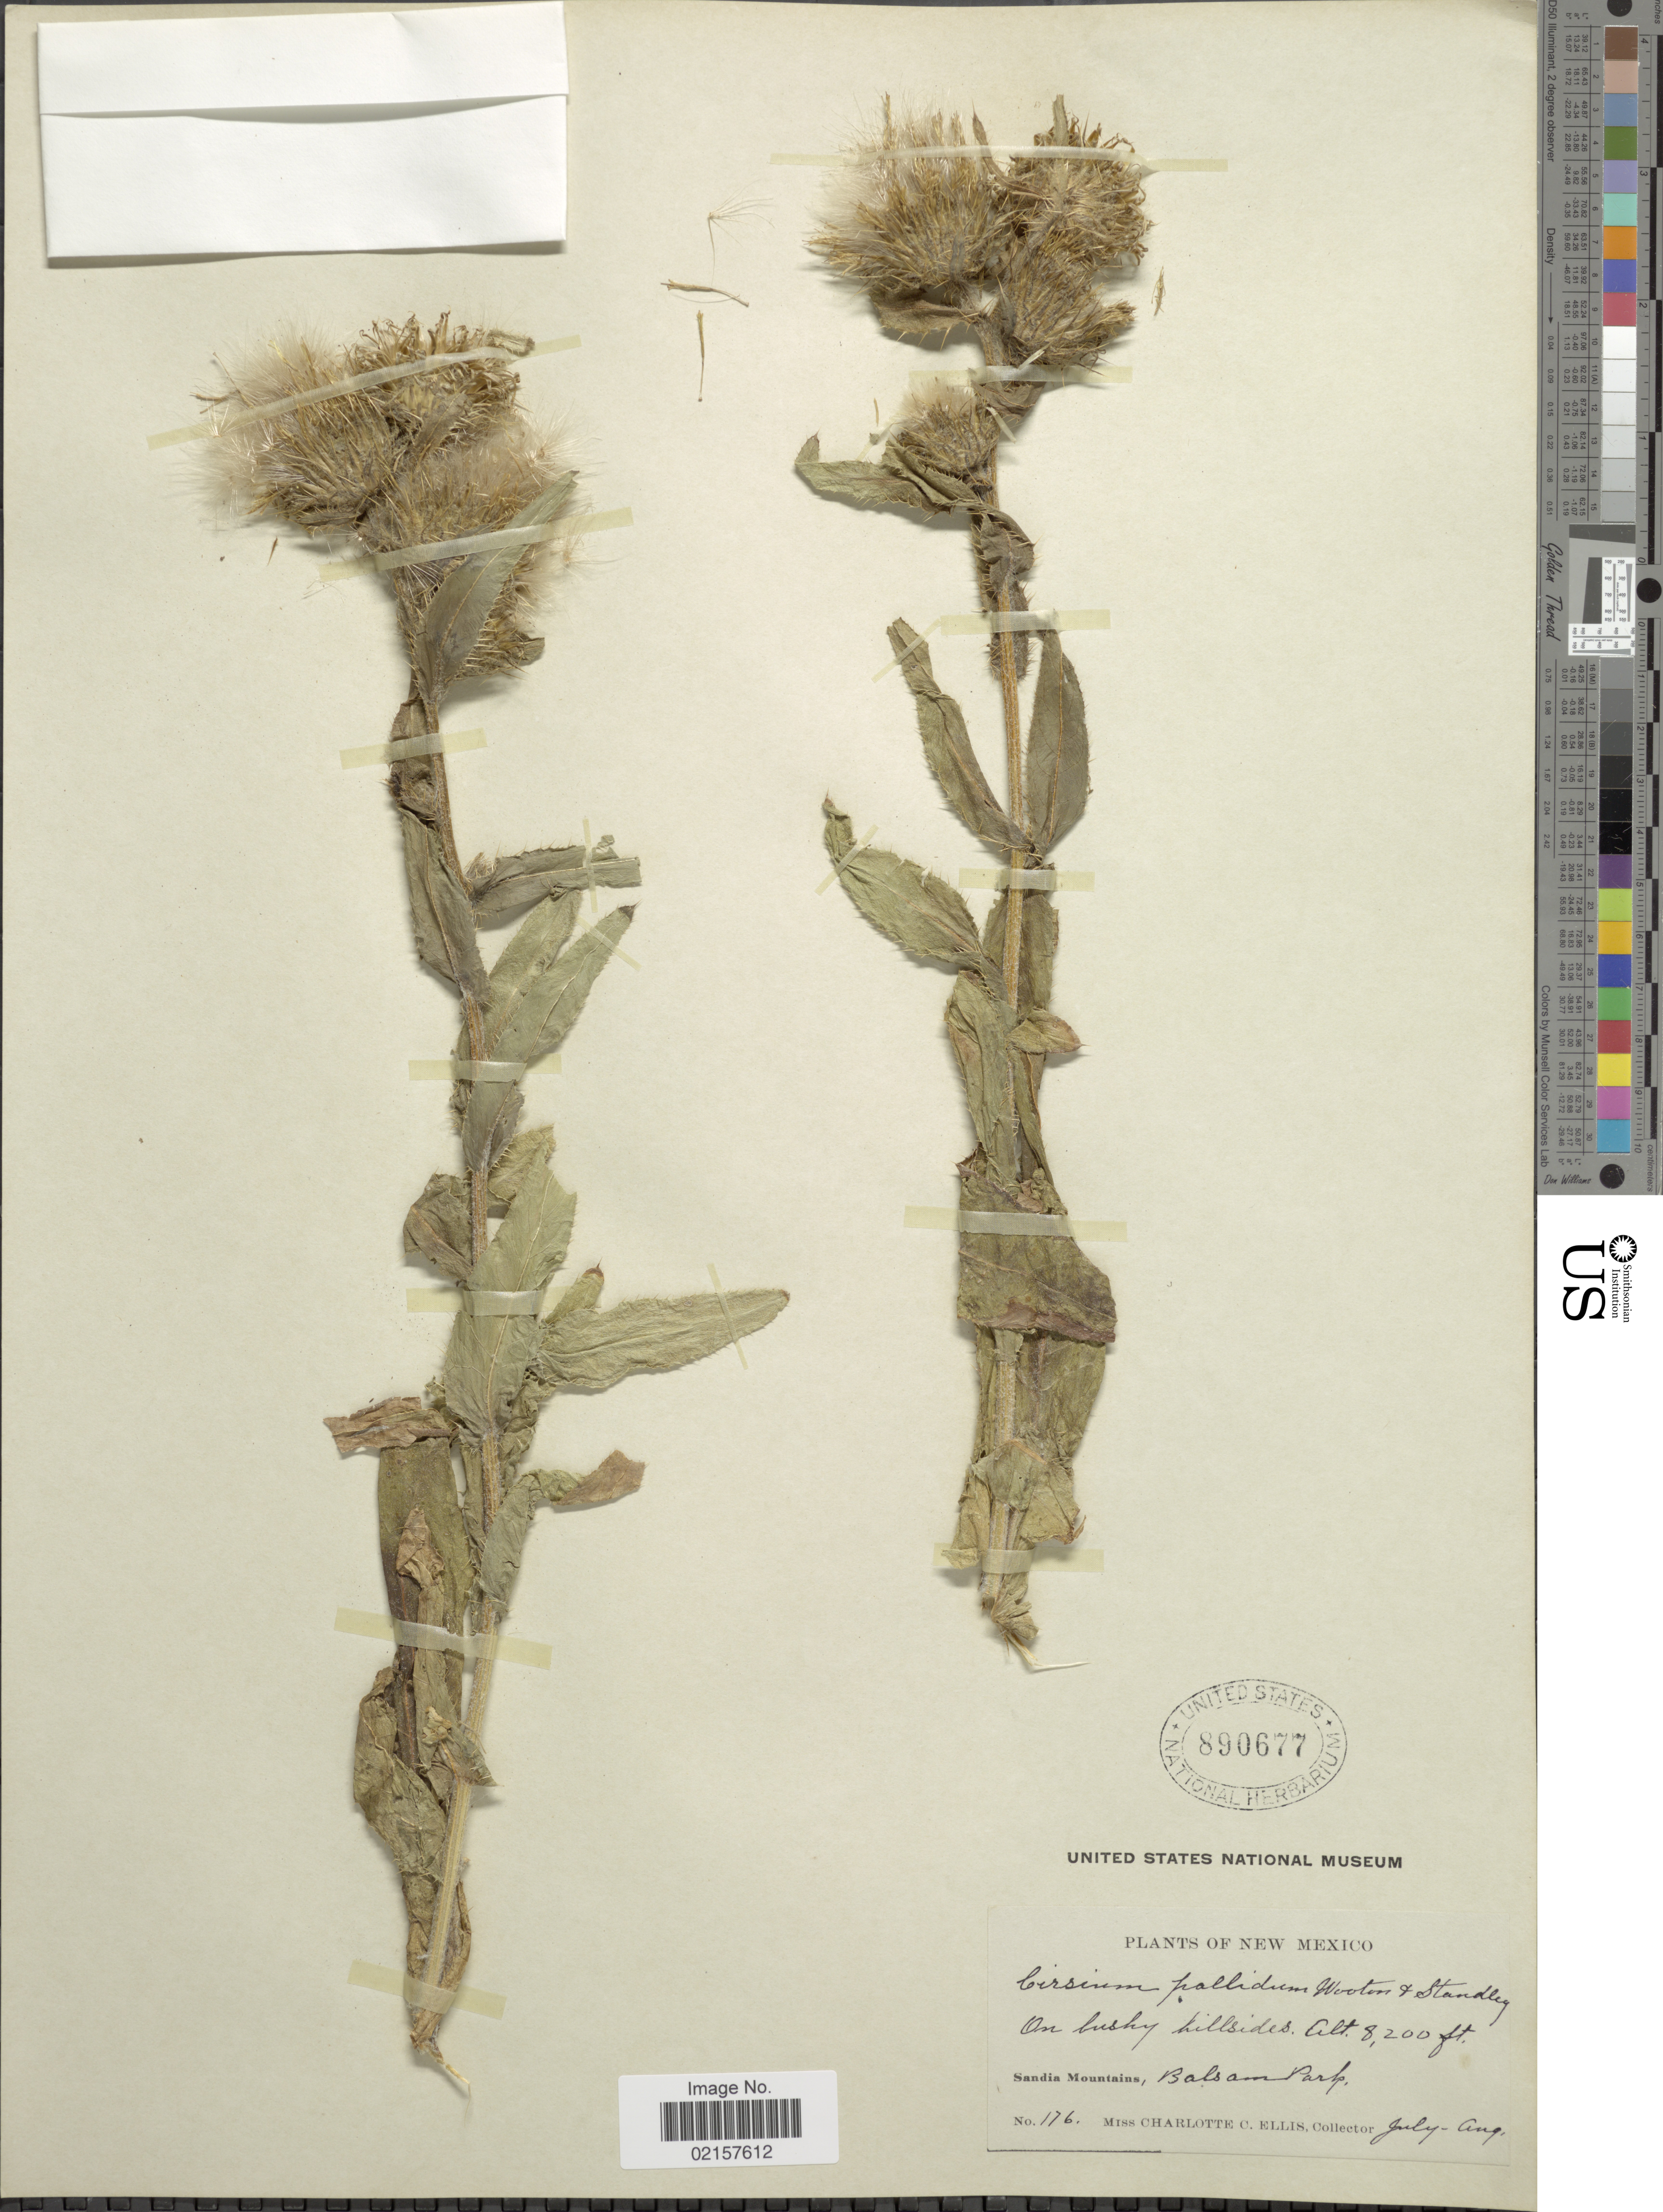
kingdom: Plantae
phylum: Tracheophyta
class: Magnoliopsida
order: Asterales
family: Asteraceae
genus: Cirsium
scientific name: Cirsium parryi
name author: (A. Gray) Petr.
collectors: C. C. Ellis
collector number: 176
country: United States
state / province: New Mexico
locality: On bushy hillsides, Sandia Moutains, Balsam Park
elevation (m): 2499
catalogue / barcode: US 890677